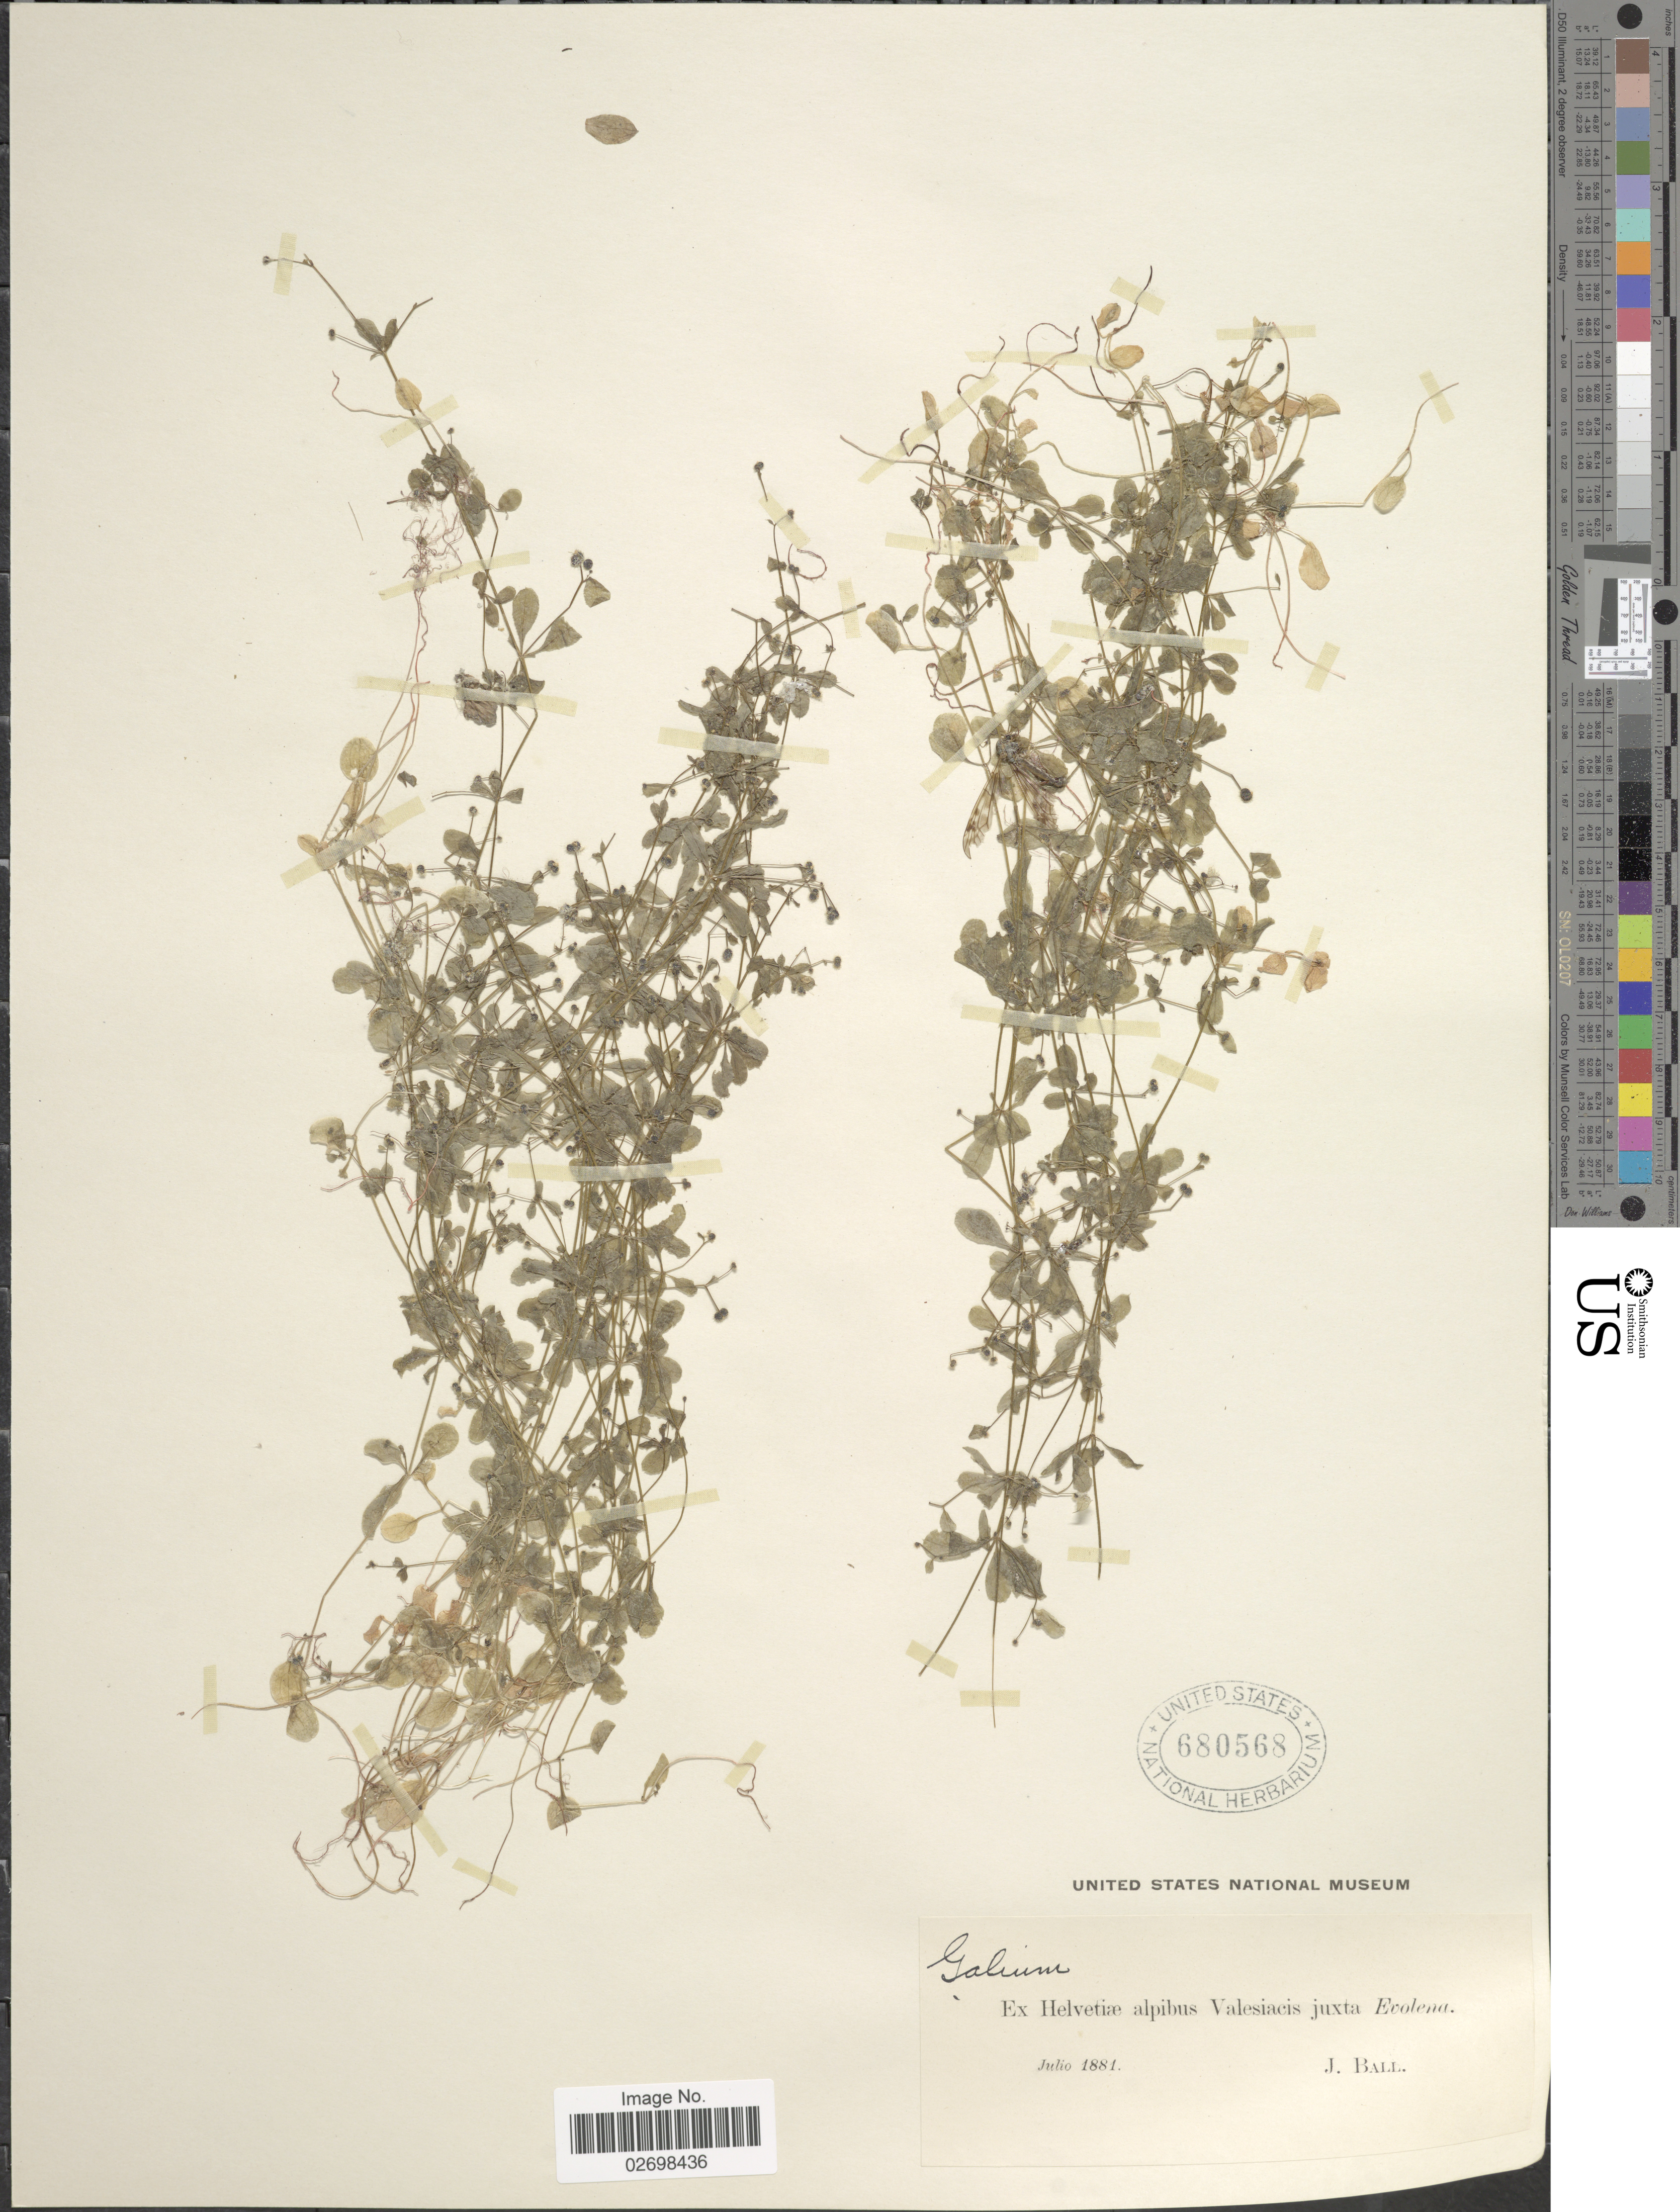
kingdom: Plantae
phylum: Tracheophyta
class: Magnoliopsida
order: Gentianales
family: Rubiaceae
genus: Galium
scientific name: Galium sp.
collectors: J. Ball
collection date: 1881-07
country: Switzerland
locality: Helvetiæ alpibus Valesiacis juxta Evolena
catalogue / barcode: US 680568